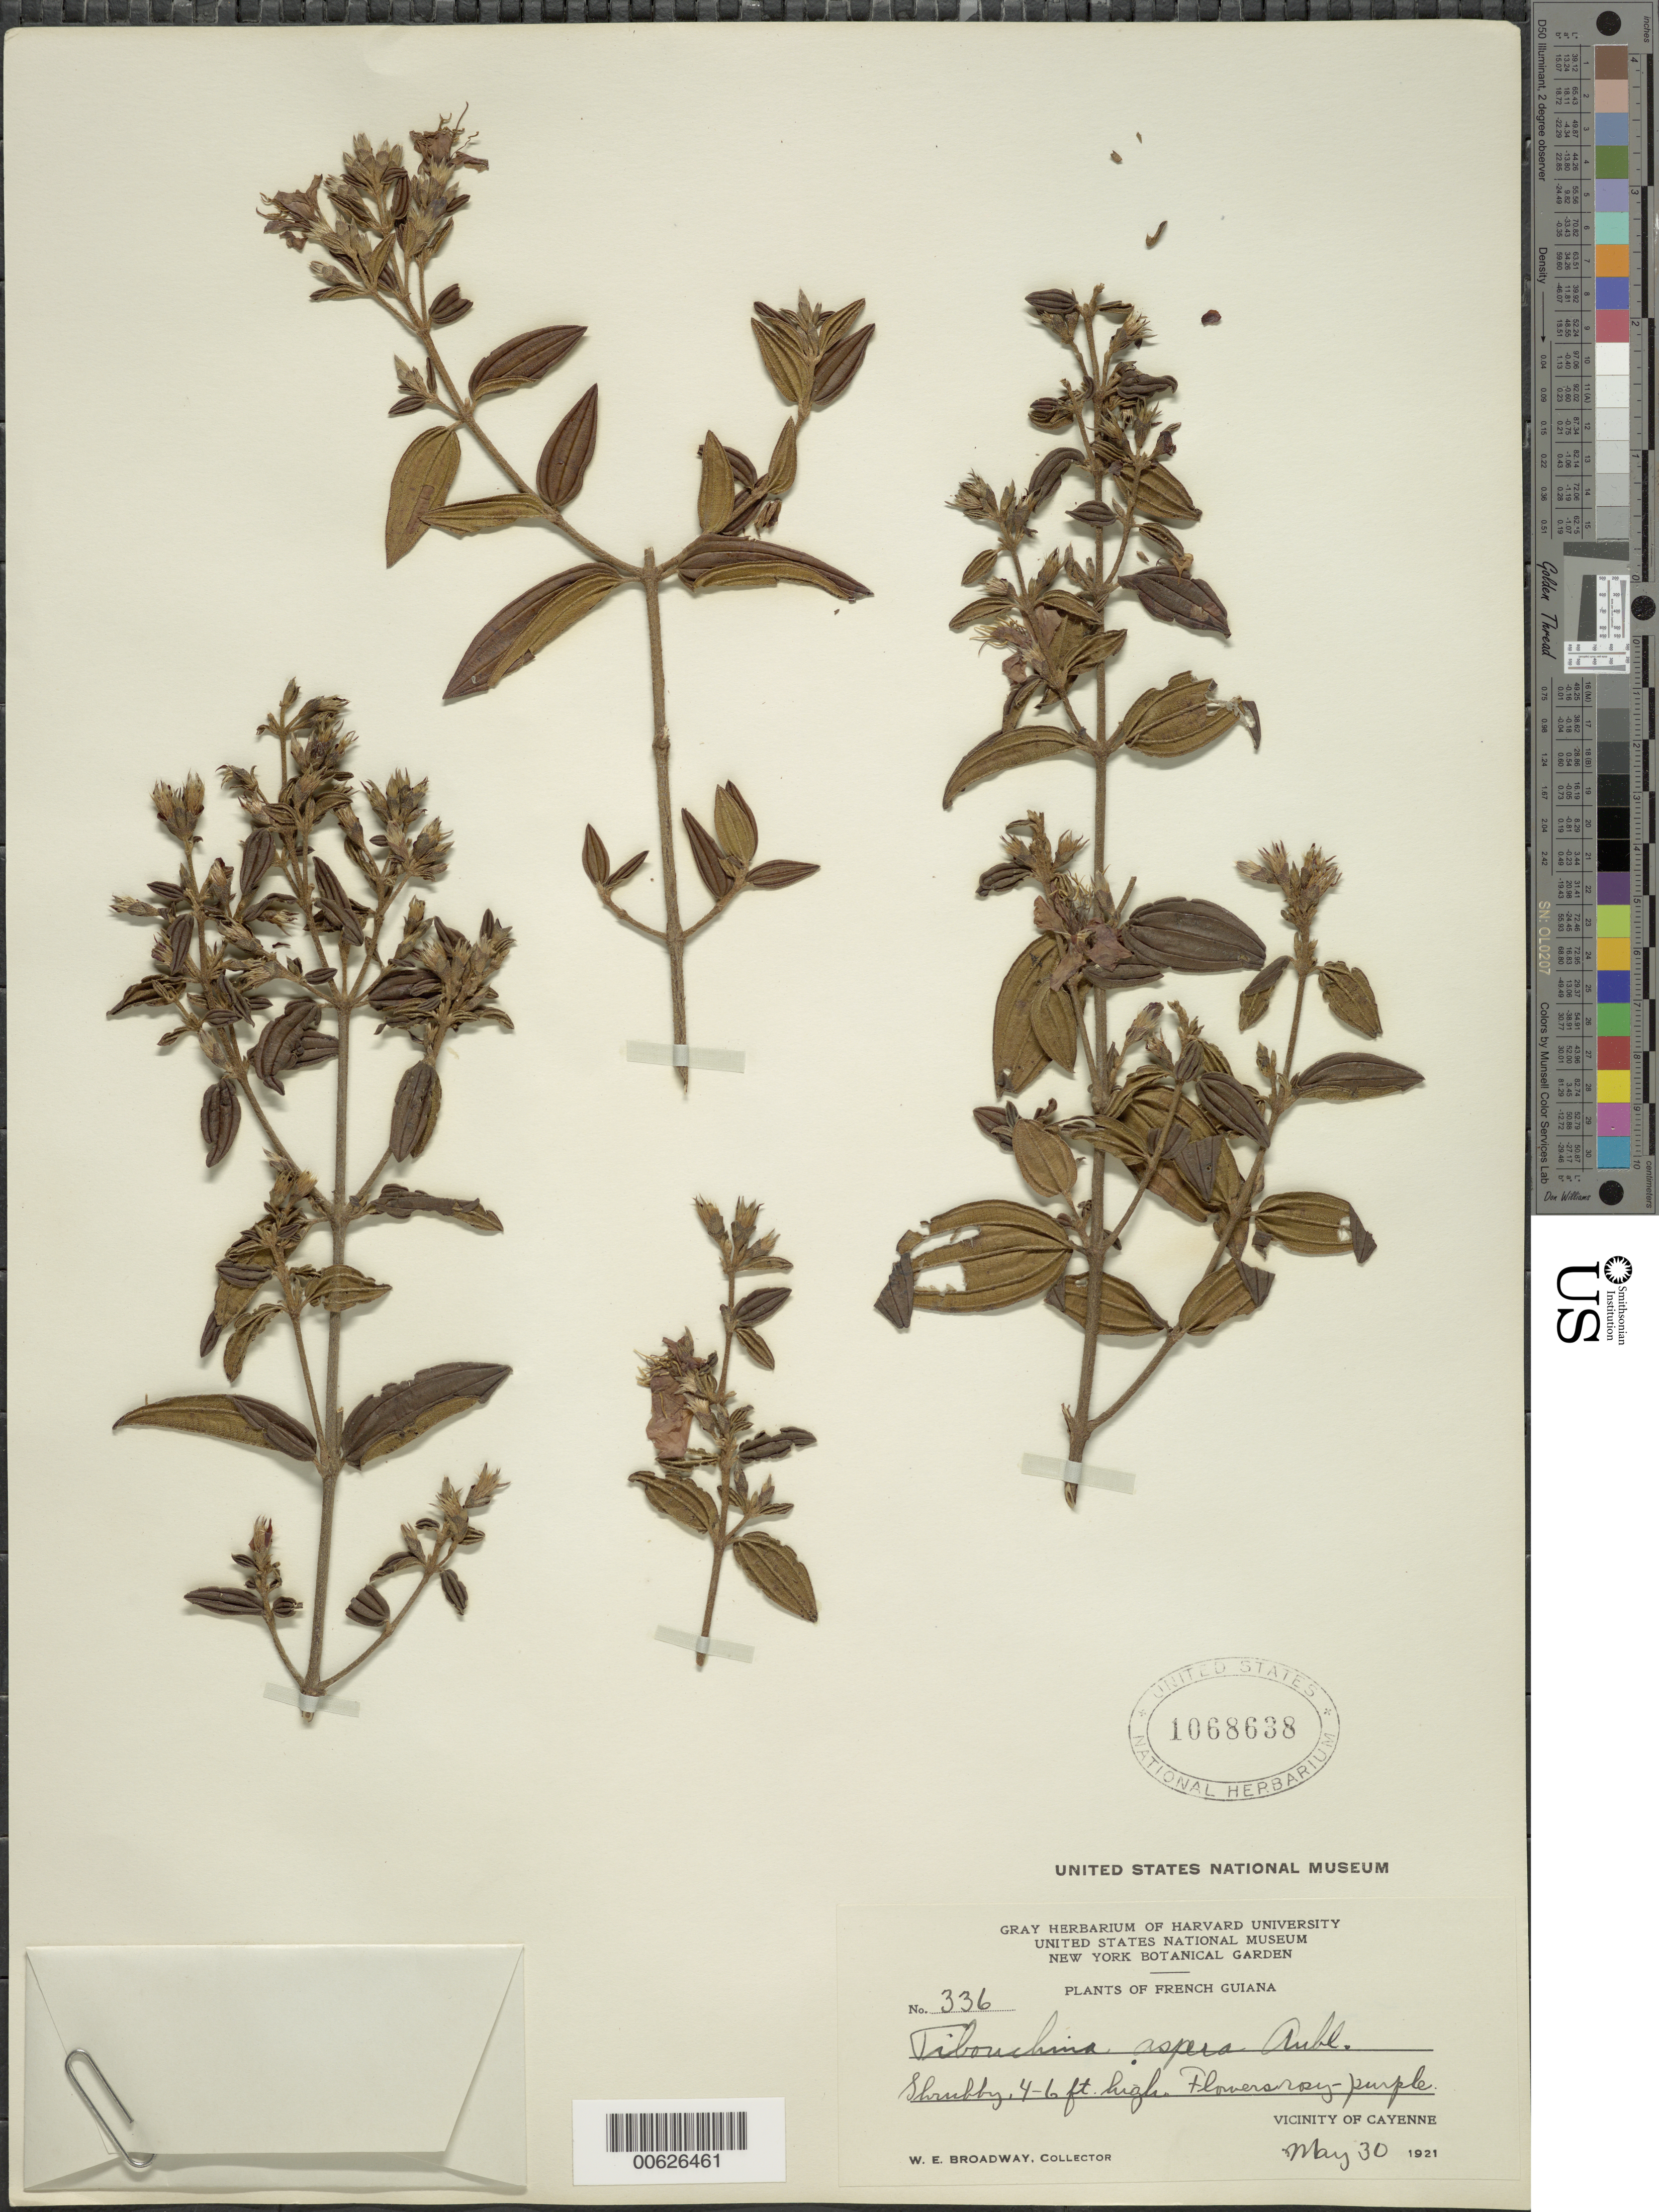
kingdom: Plantae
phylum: Tracheophyta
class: Magnoliopsida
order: Myrtales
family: Melastomataceae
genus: Tibouchina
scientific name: Tibouchina aspera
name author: Aubl.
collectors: W. E. Broadway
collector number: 336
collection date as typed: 30-May-21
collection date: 1921-05-30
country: French Guiana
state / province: Cayenne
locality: Cayenne, vic.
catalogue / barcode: US 1068638